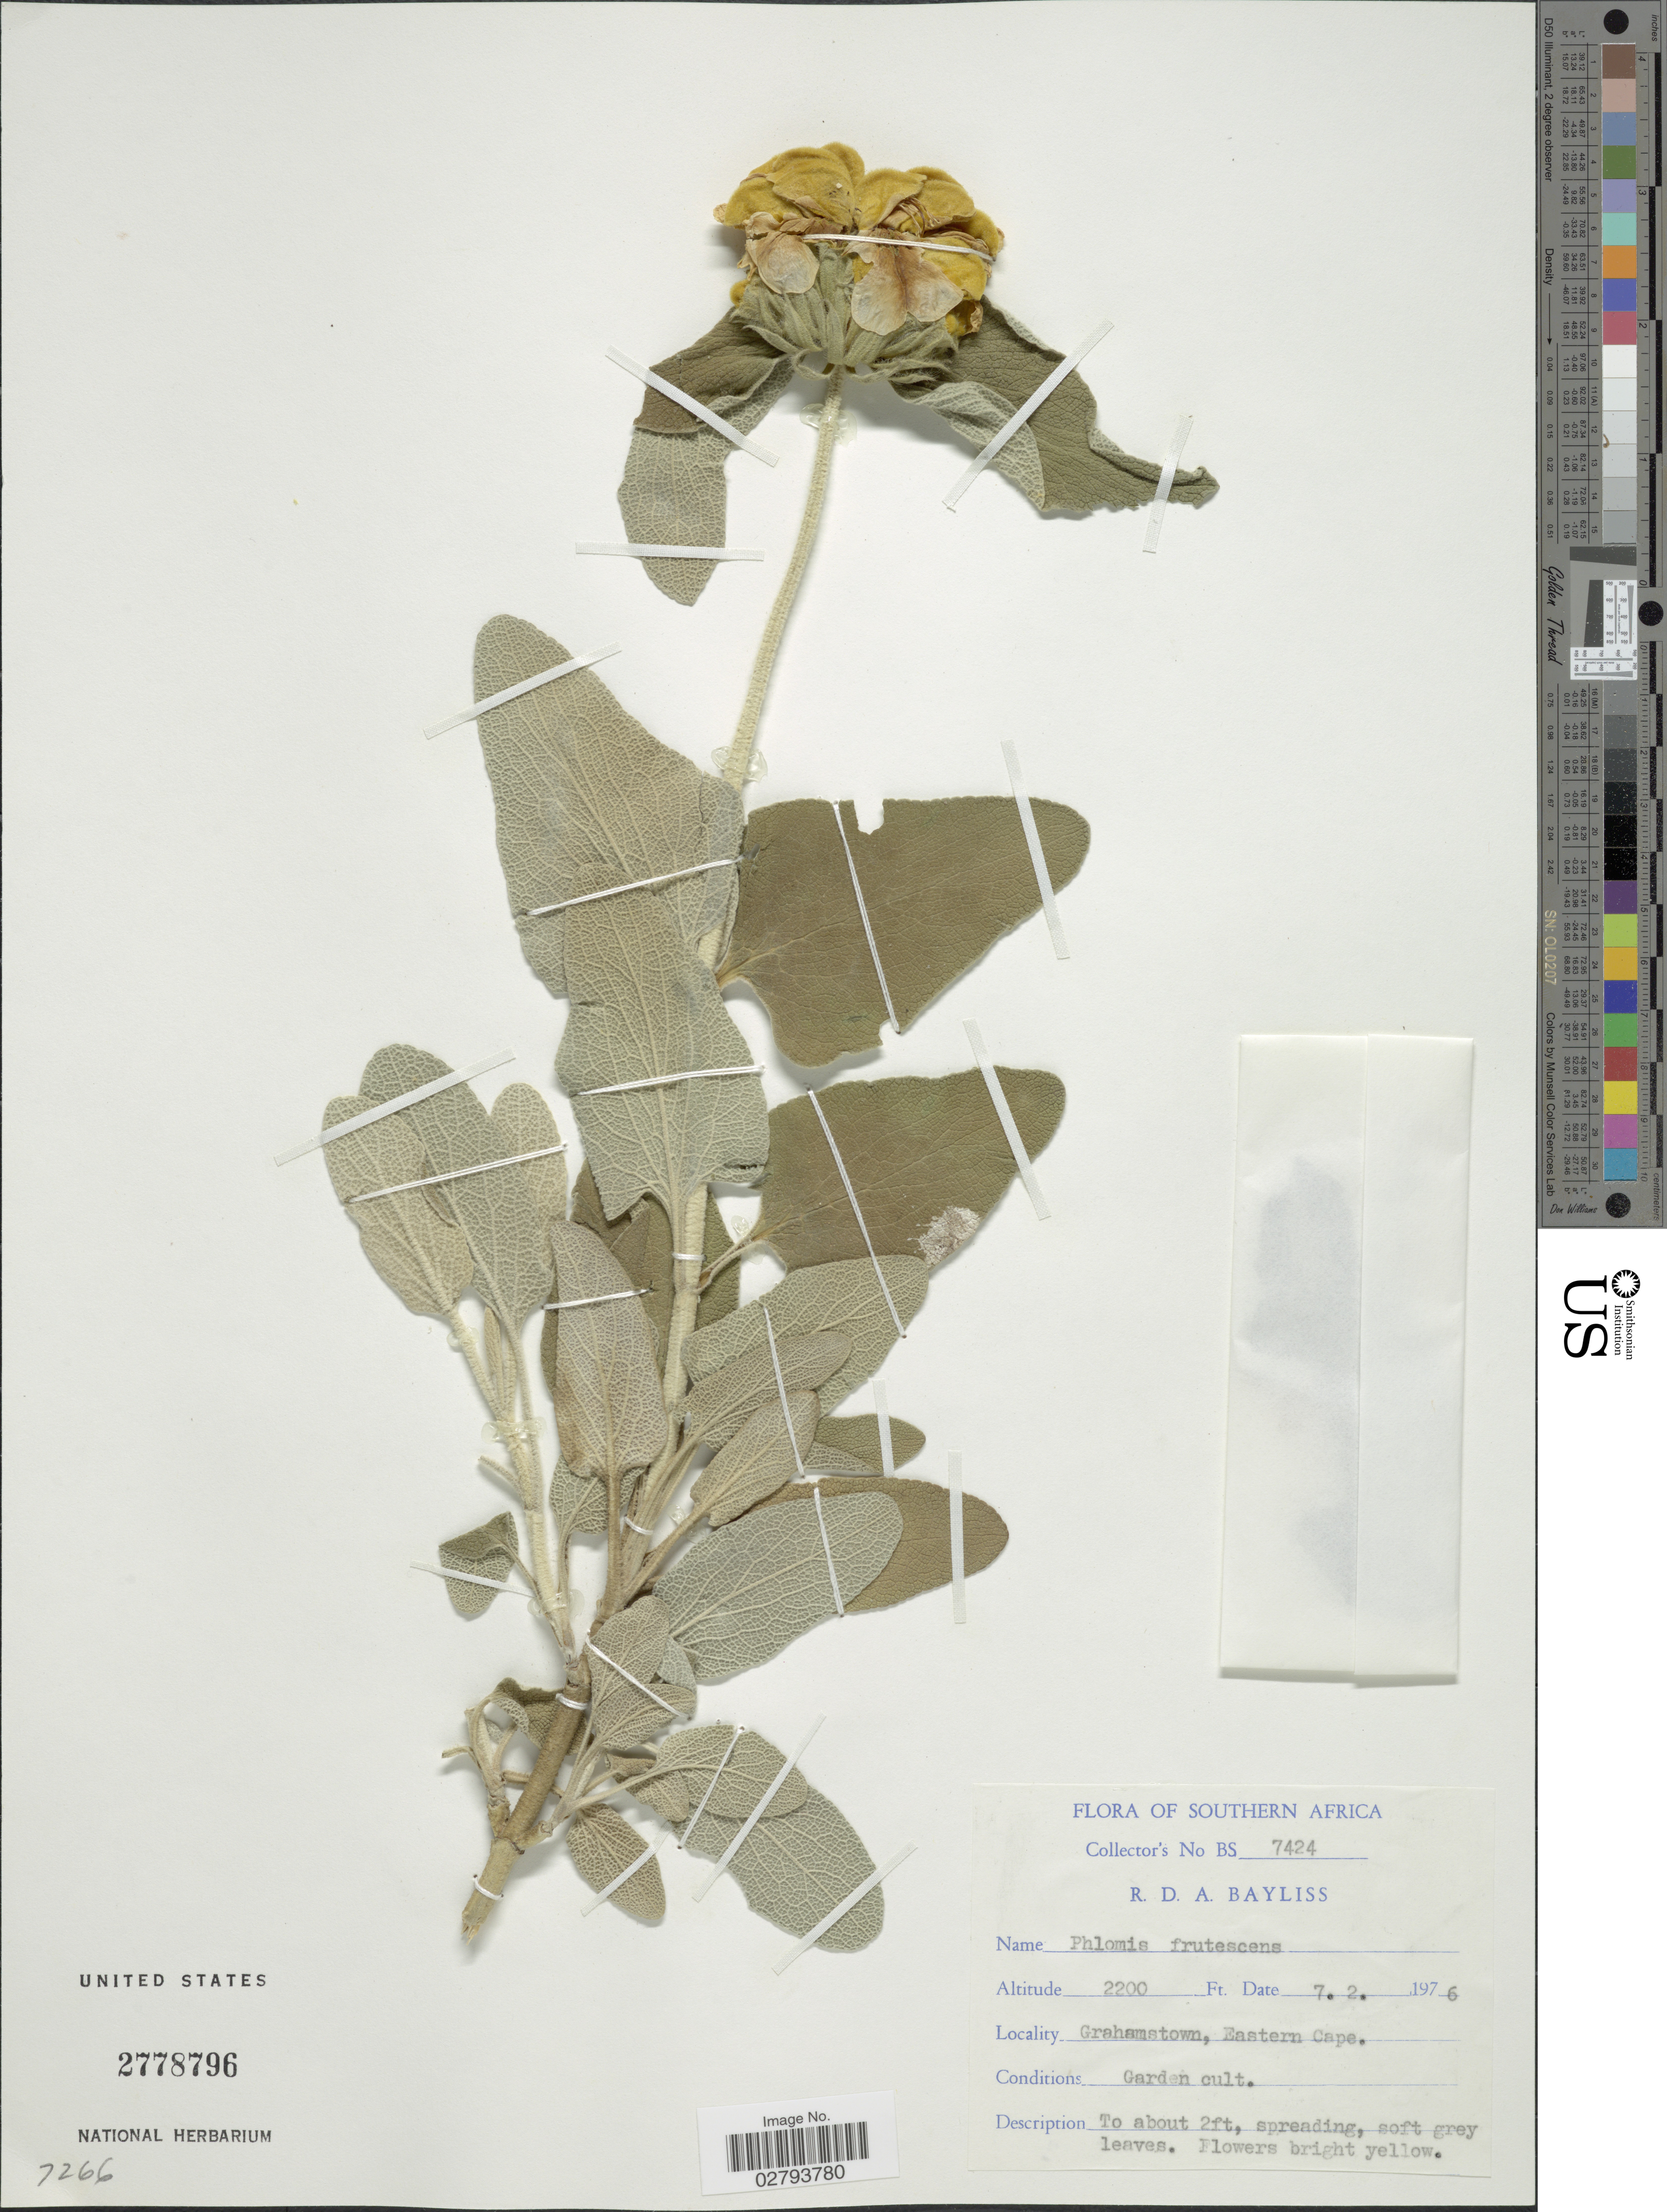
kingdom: Plantae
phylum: Tracheophyta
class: Magnoliopsida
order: Lamiales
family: Lamiaceae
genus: Phlomis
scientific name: Phlomis frutescens ined.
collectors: R. Bayliss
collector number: BS7424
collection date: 1976-02-07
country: South Africa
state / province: Eastern Cape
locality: Southern Africa, Grahamstown.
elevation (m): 671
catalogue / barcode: US 2778796